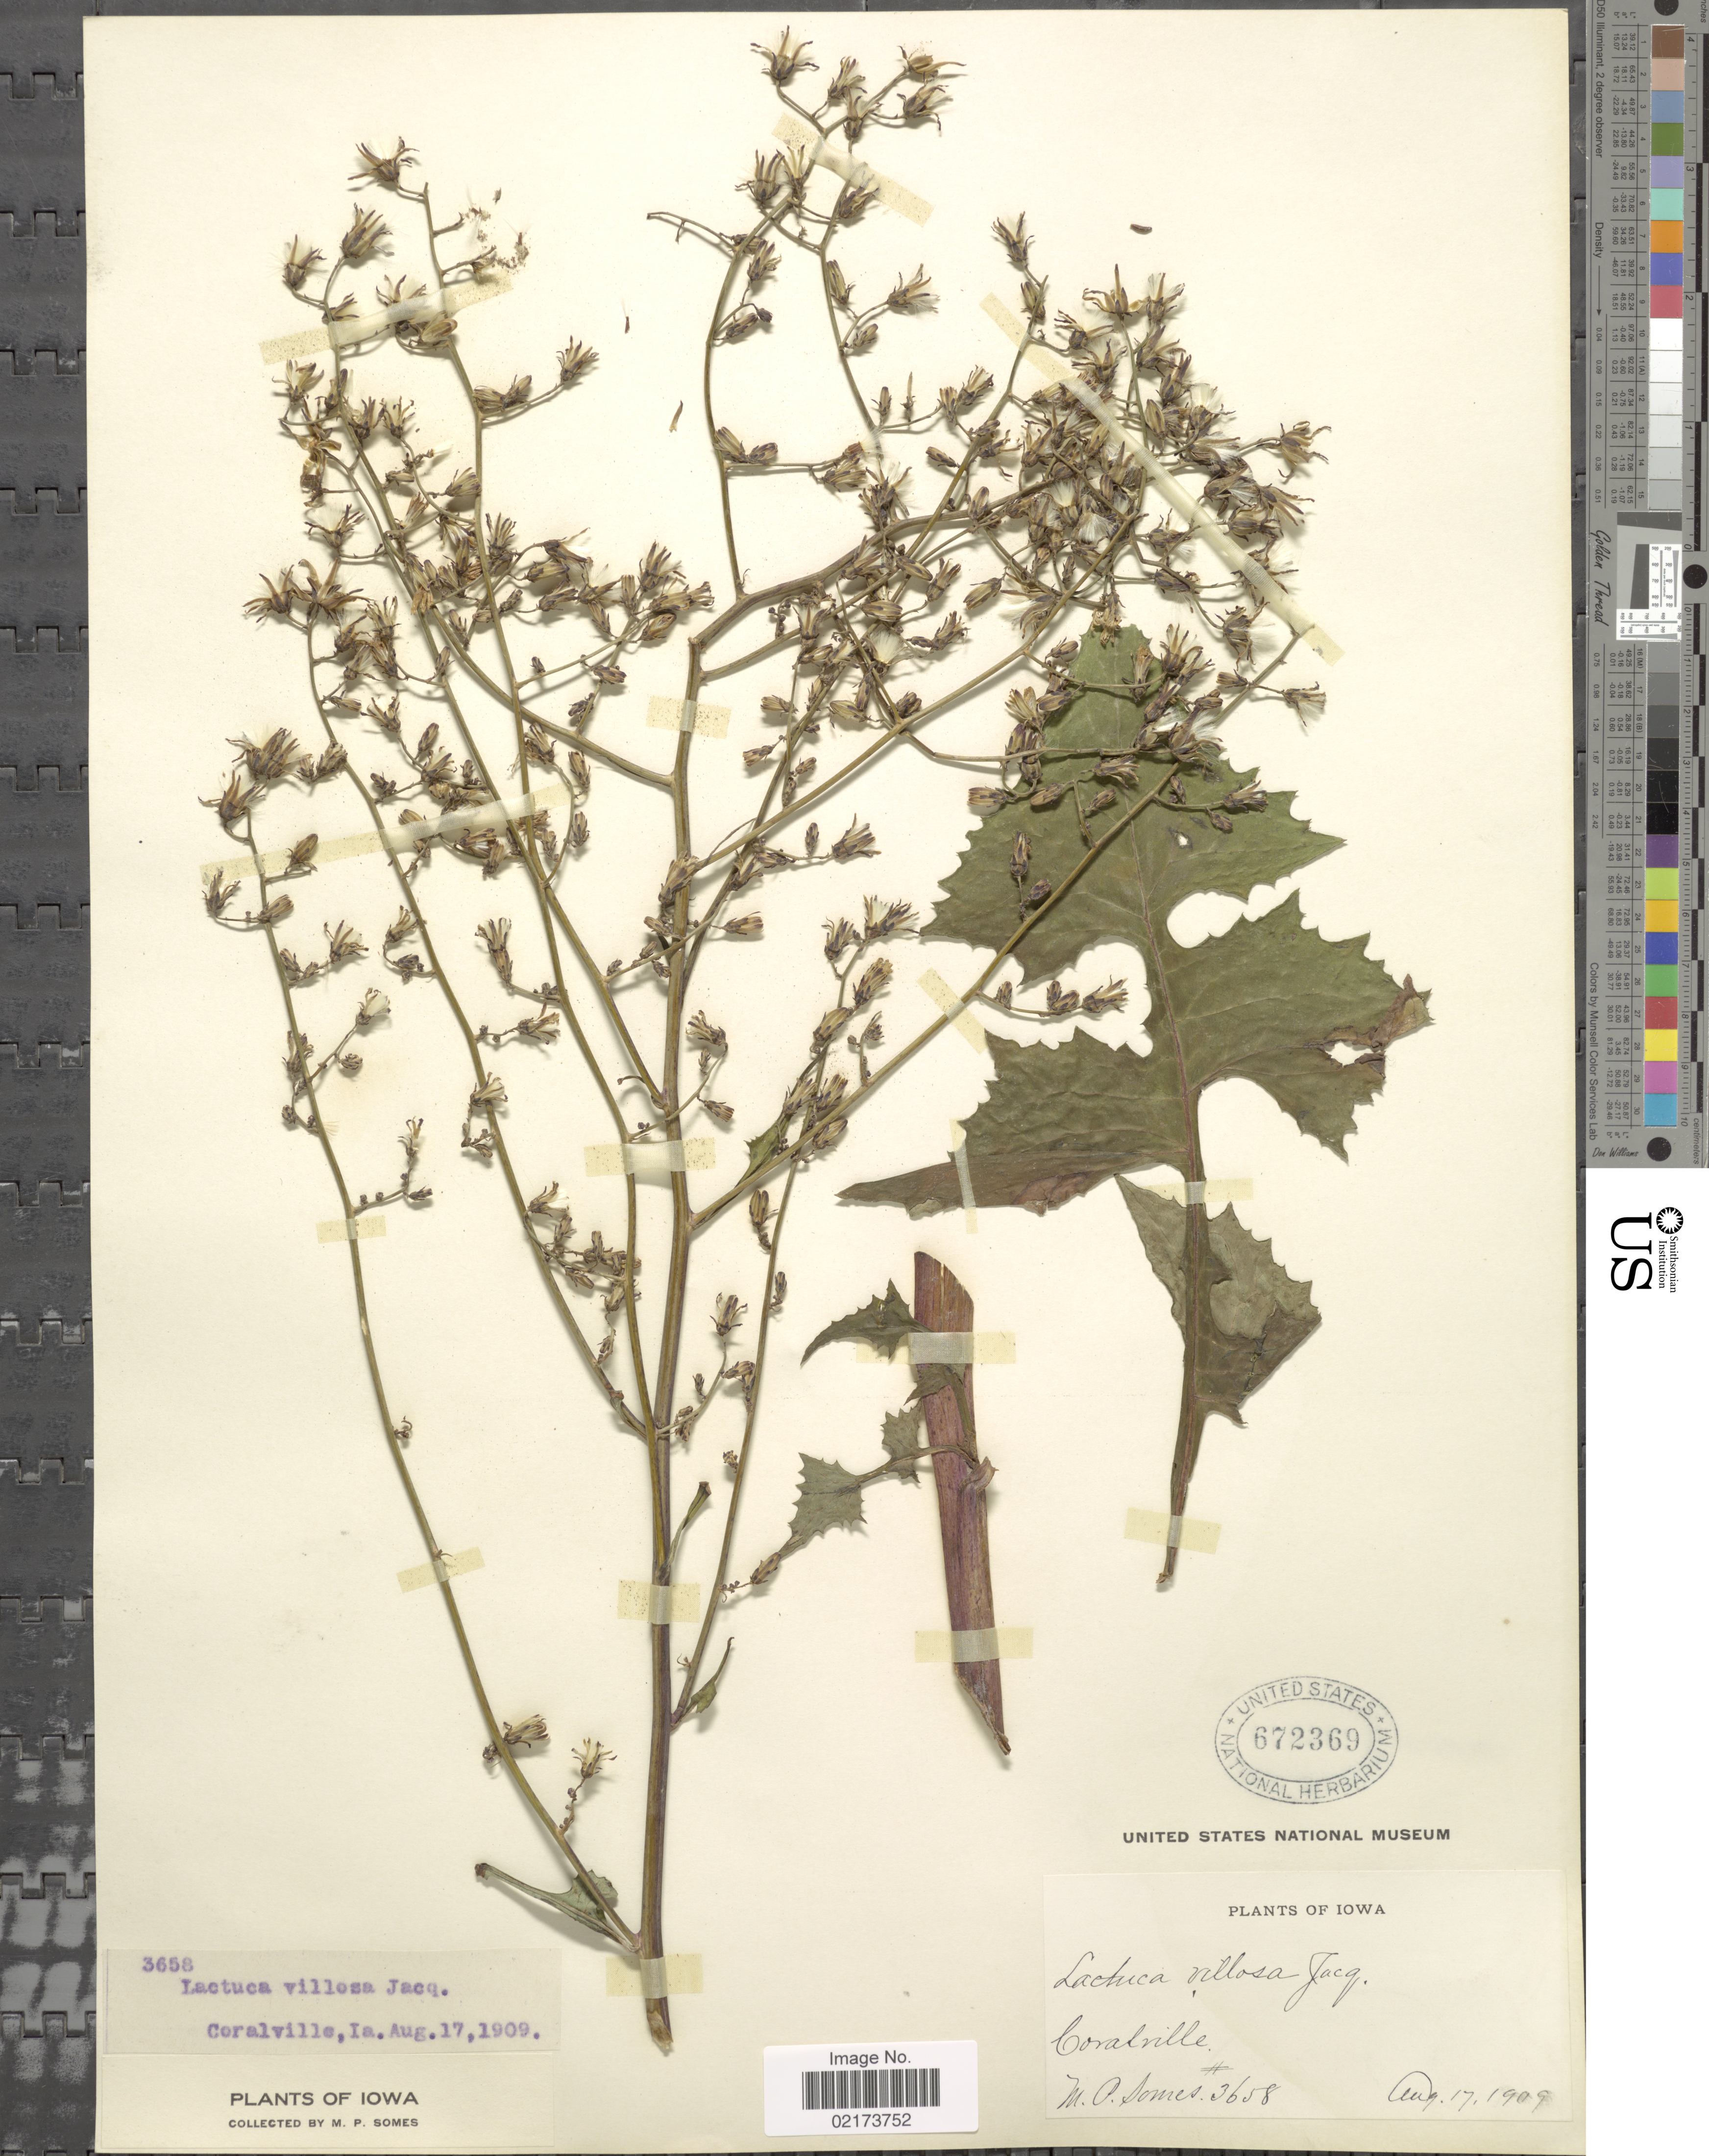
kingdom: Plantae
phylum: Tracheophyta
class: Magnoliopsida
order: Asterales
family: Asteraceae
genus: Lactuca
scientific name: Lactuca floridana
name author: (L.) Gaertn.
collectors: M. Somes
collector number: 3658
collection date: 1909-08-17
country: United States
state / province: Iowa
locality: Coralville, Ia.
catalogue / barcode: US 672369